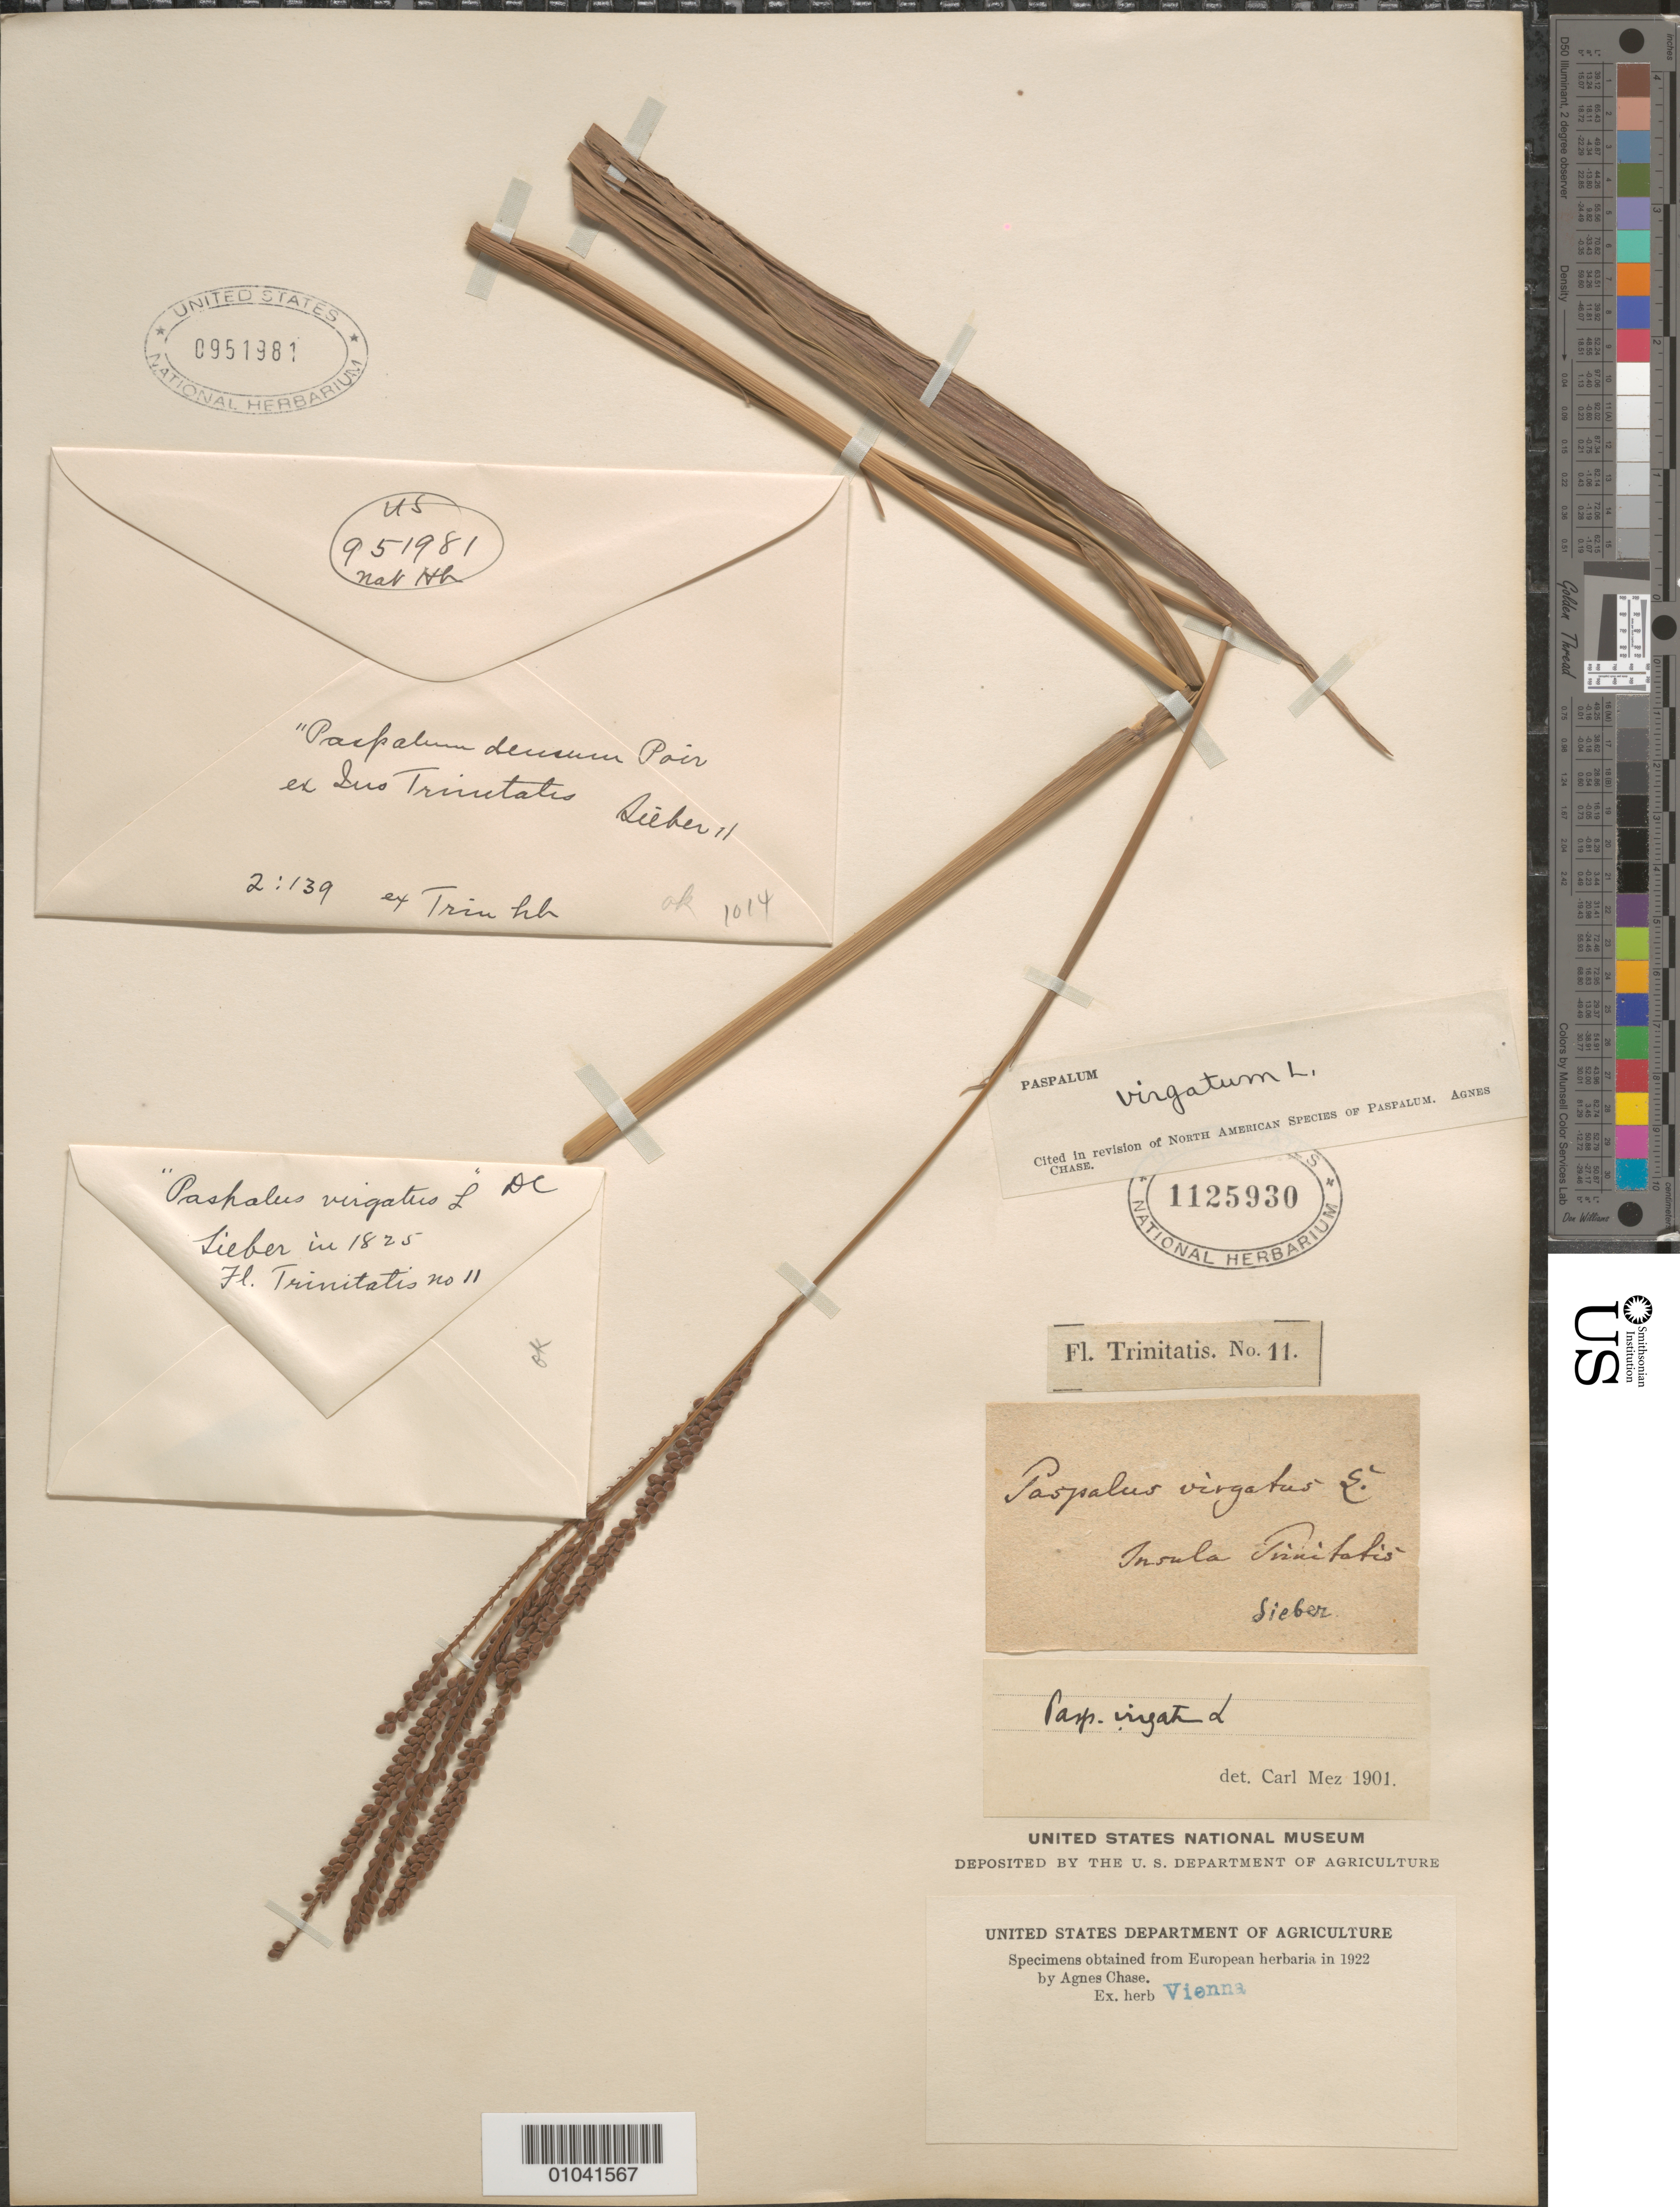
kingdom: Plantae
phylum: Tracheophyta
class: Liliopsida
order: Poales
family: Poaceae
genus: Paspalum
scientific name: Paspalum virgatum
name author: L.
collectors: F. W. Sieber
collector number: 11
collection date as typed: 1825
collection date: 1825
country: Trinidad and Tobago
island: Trinidad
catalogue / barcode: US 1125930